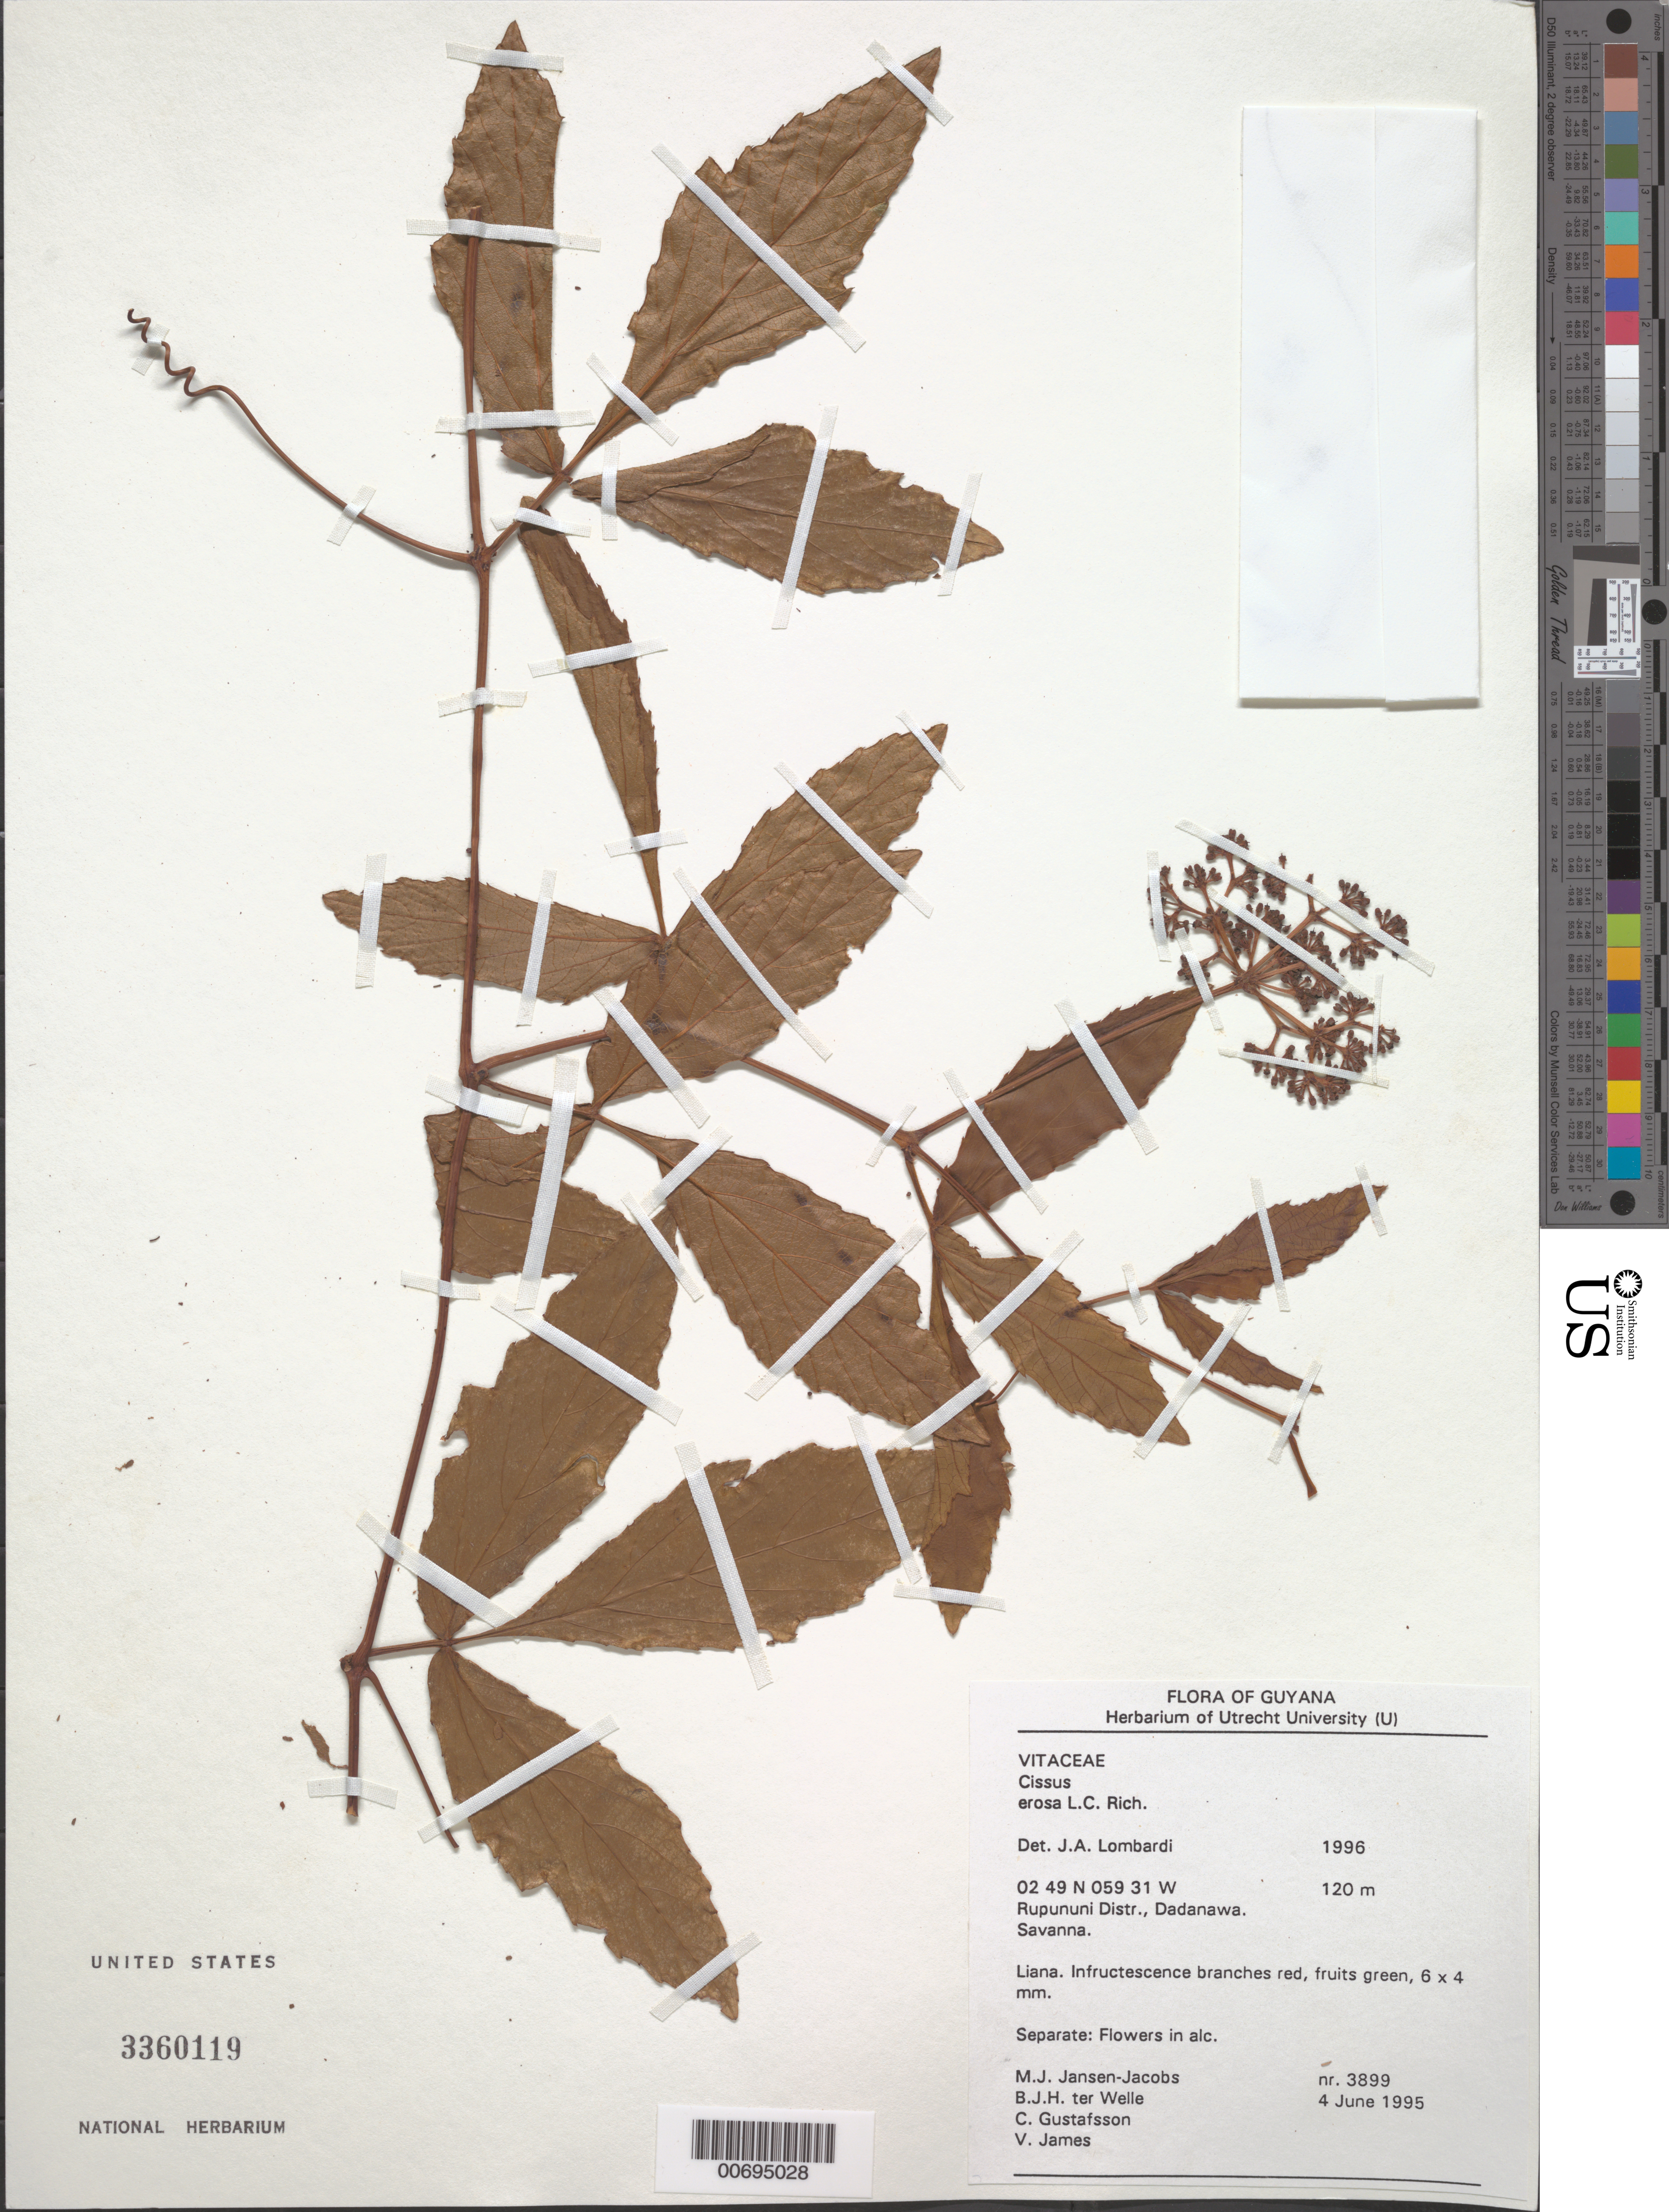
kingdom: Plantae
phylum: Tracheophyta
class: Magnoliopsida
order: Vitales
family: Vitaceae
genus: Cissus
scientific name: Cissus erosa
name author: Rich.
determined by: Lombardi, Julio A.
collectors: M. J. Jansen-Jacobs, B. Welle, C. G. Gustafsson & V. James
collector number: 3899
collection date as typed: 4-Jun-95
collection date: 1995-06-04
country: Guyana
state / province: U. Takutu-U. Essequibo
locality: Dadanawa, Rupununi River, Rupununi District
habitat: Savanna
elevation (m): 120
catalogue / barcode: US 3360119